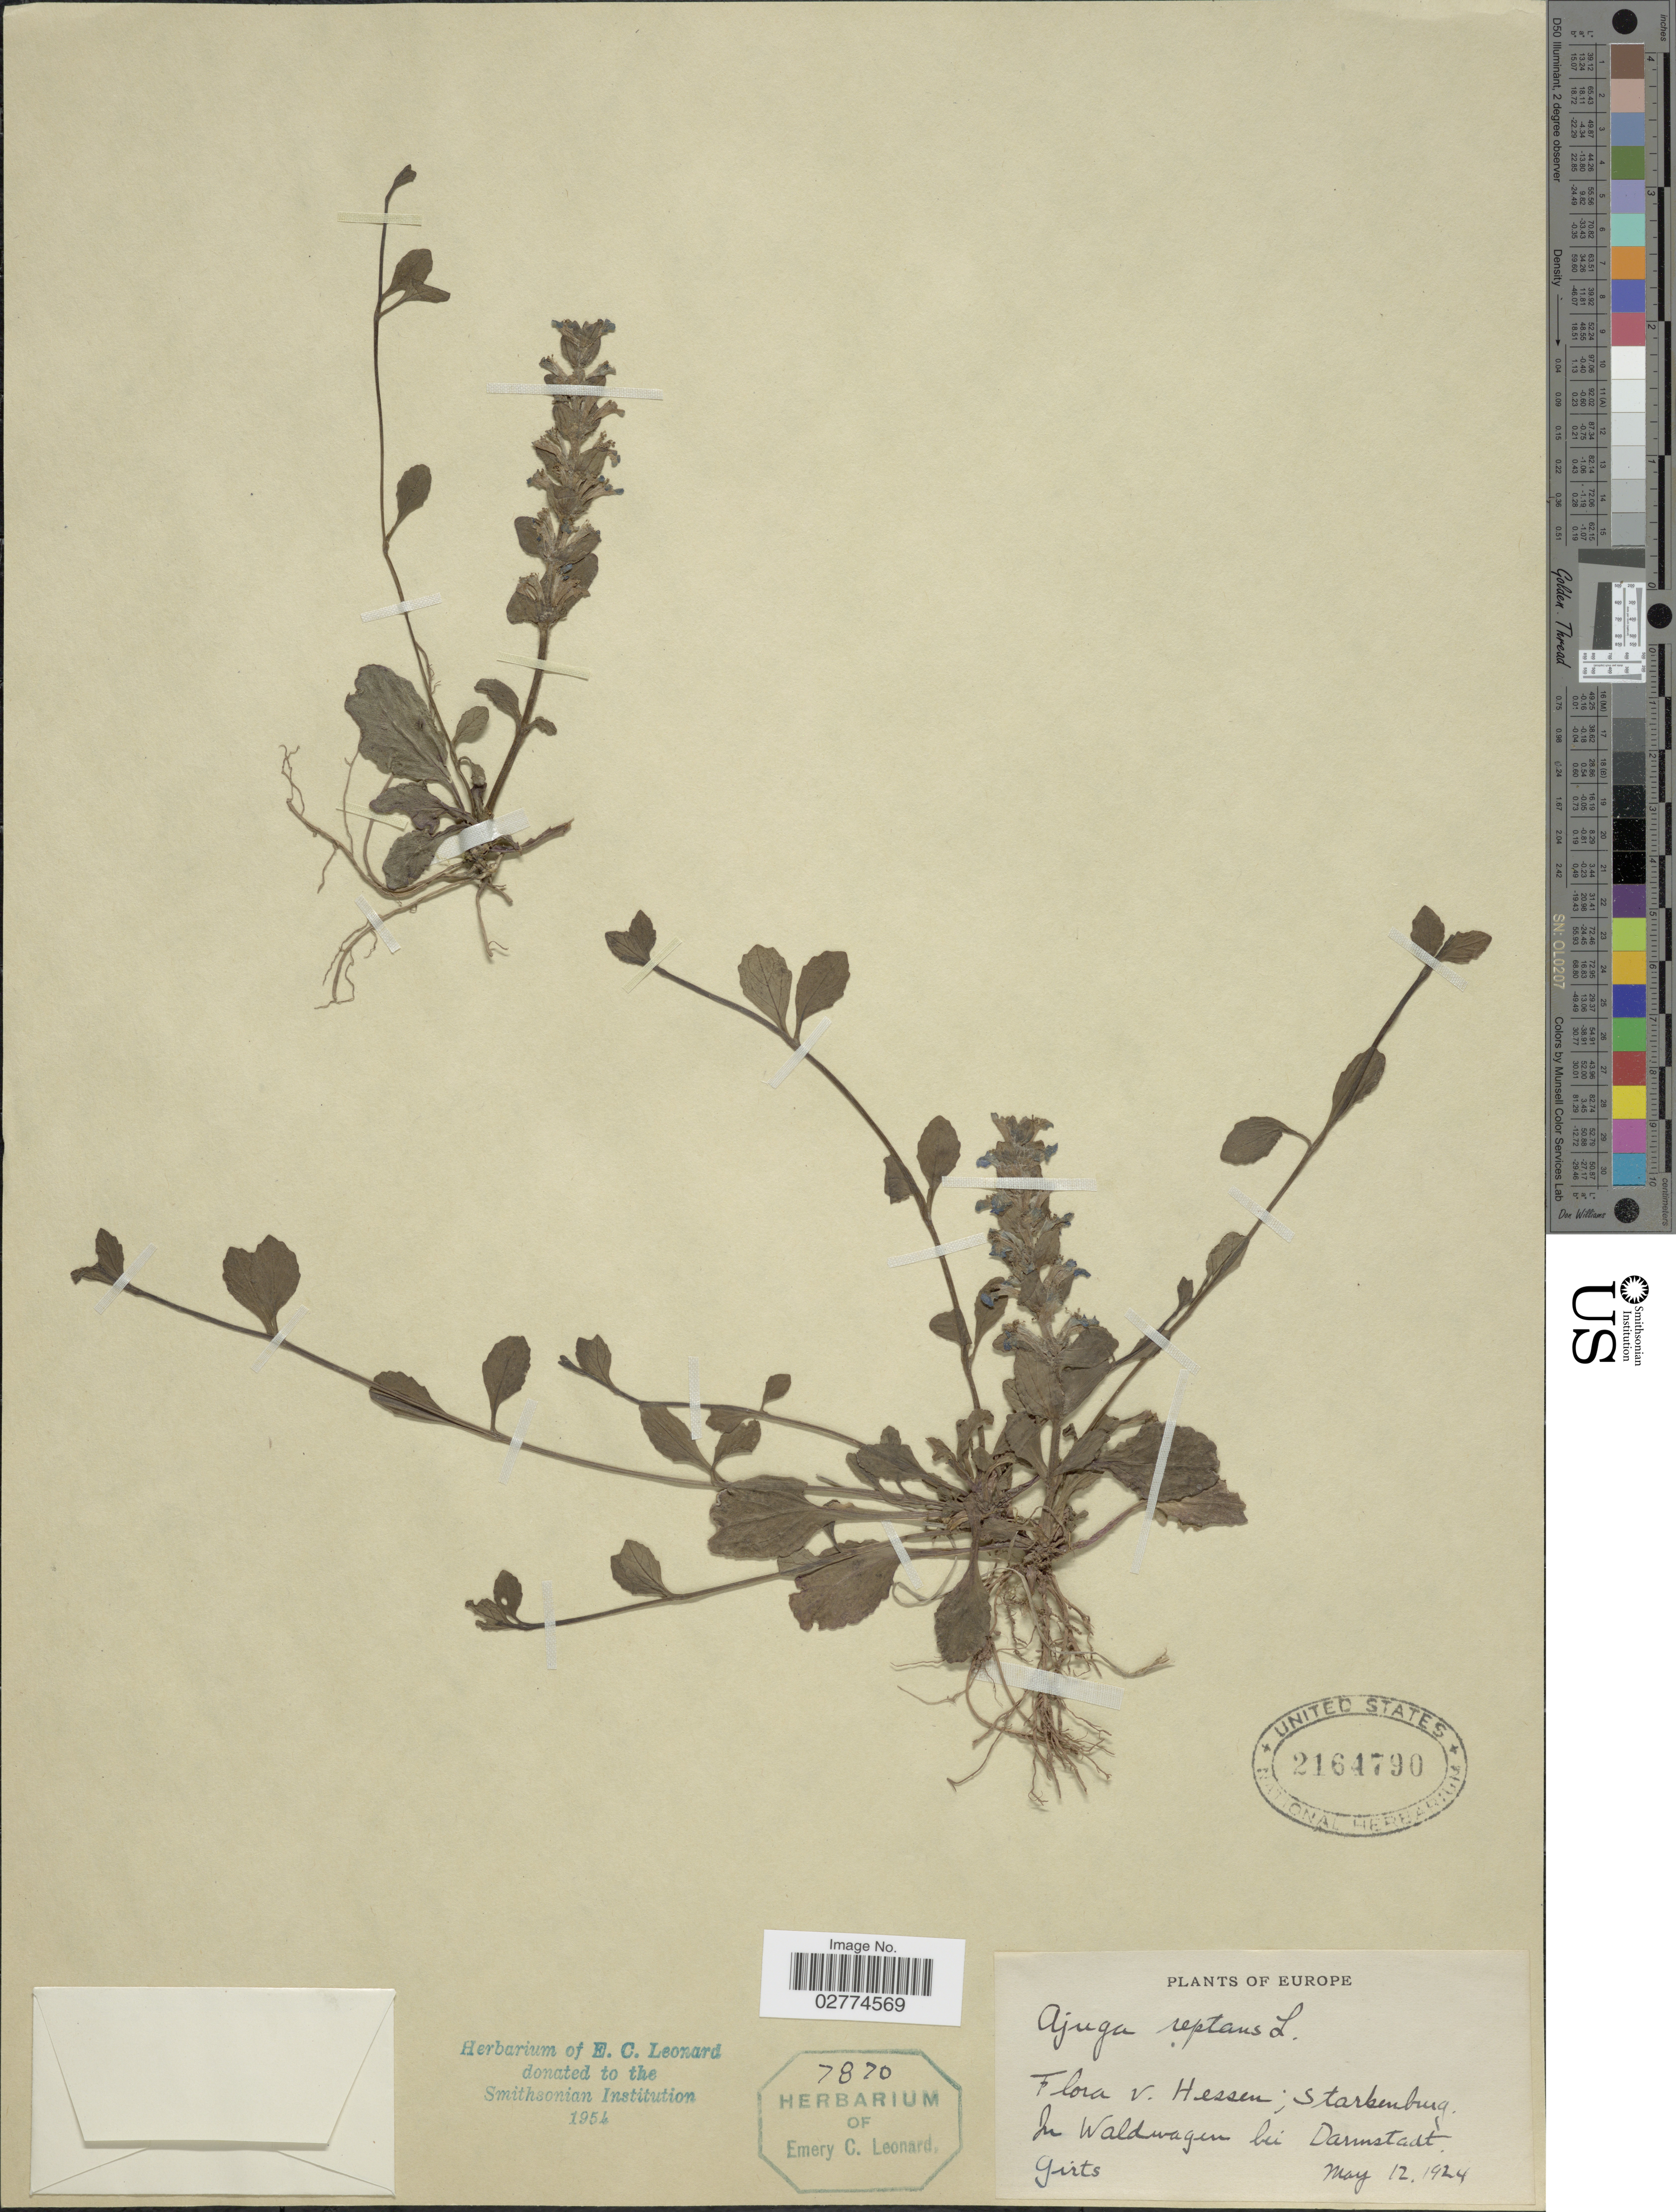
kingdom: Plantae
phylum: Tracheophyta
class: Magnoliopsida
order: Lamiales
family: Lamiaceae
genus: Ajuga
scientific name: Ajuga reptans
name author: L.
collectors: Girts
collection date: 1924-05-12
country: Germany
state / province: Hesse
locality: Starkenburg, In Waldwagen bei Darmstadt.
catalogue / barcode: US 2164790